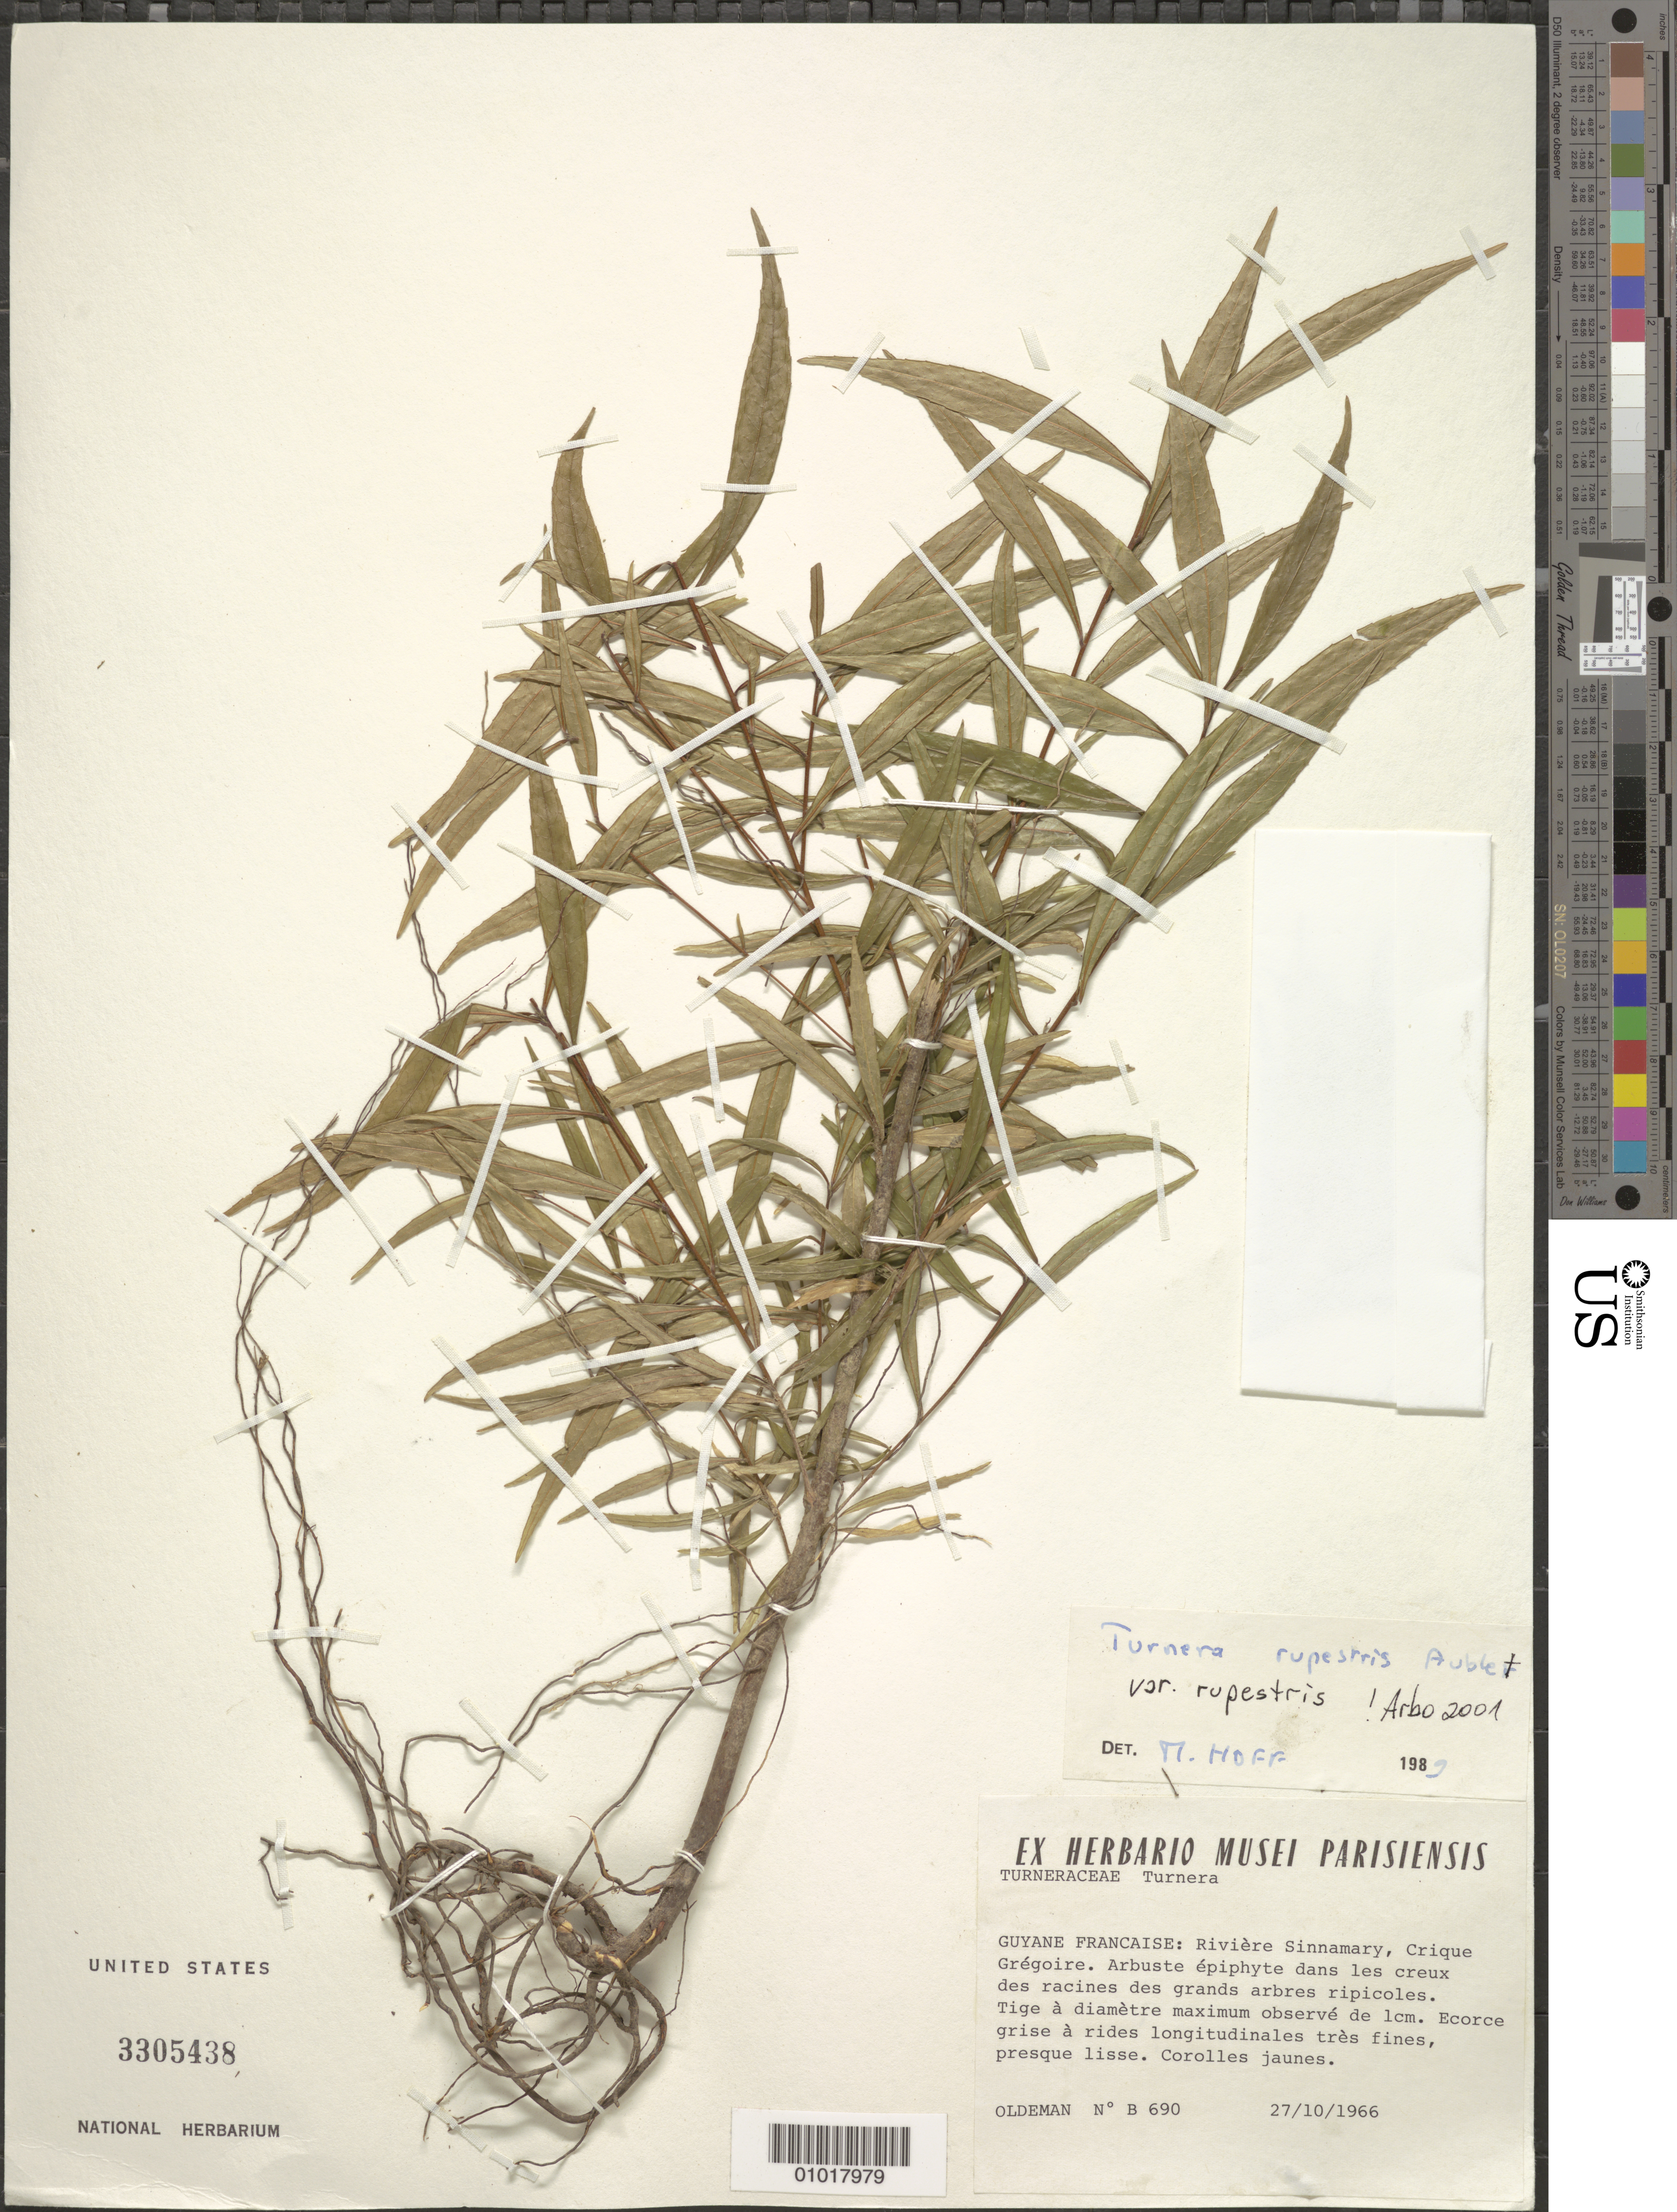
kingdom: Plantae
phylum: Tracheophyta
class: Magnoliopsida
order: Malpighiales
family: Turneraceae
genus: Turnera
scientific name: Turnera rupestris var. rupestris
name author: Aubl.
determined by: Arbo, M. M.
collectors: R. Oldeman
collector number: B 690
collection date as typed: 27-Oct-66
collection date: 1966-10-27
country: French Guiana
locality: Rivière Sinnamary, Crique Grégoire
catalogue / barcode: US 3305438